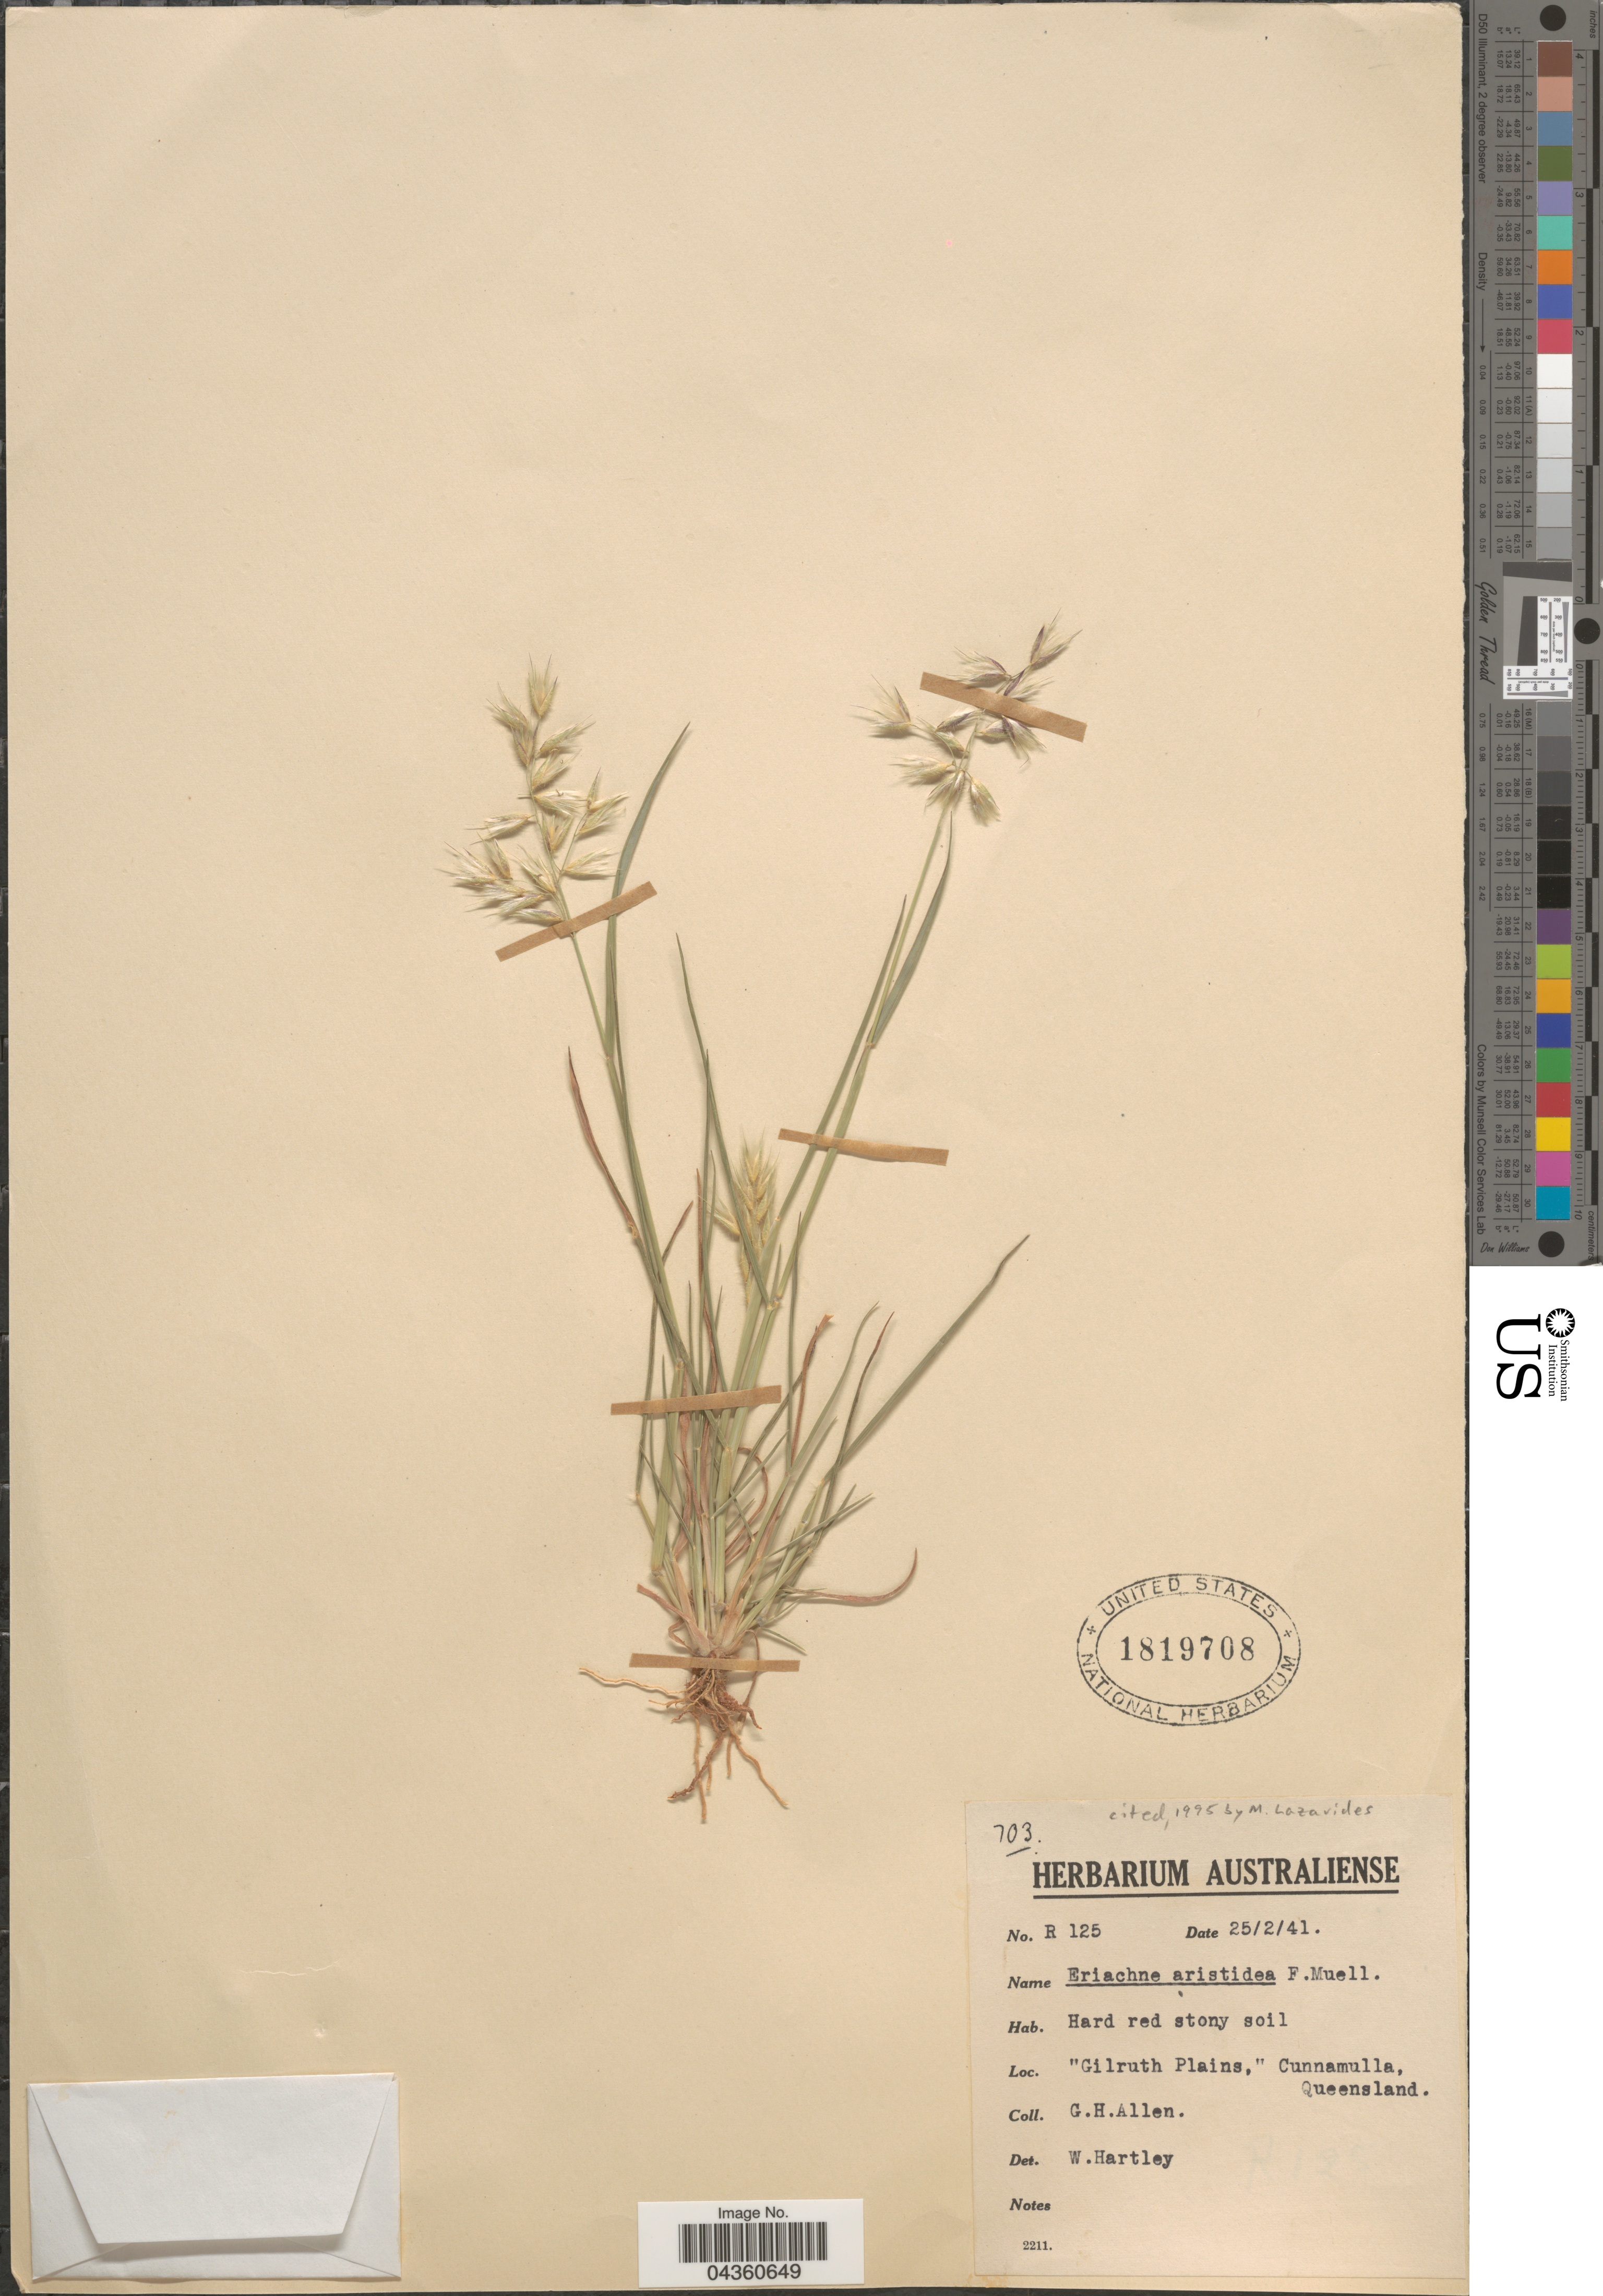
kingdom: Plantae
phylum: Tracheophyta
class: Liliopsida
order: Poales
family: Poaceae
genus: Eriachne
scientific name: Eriachne aristidea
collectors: G. Allen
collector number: R 125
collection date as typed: Transcribed d/m/y: 25/2/41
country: Australia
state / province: Queensland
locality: Gilruth Plains,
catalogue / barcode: US 1819708